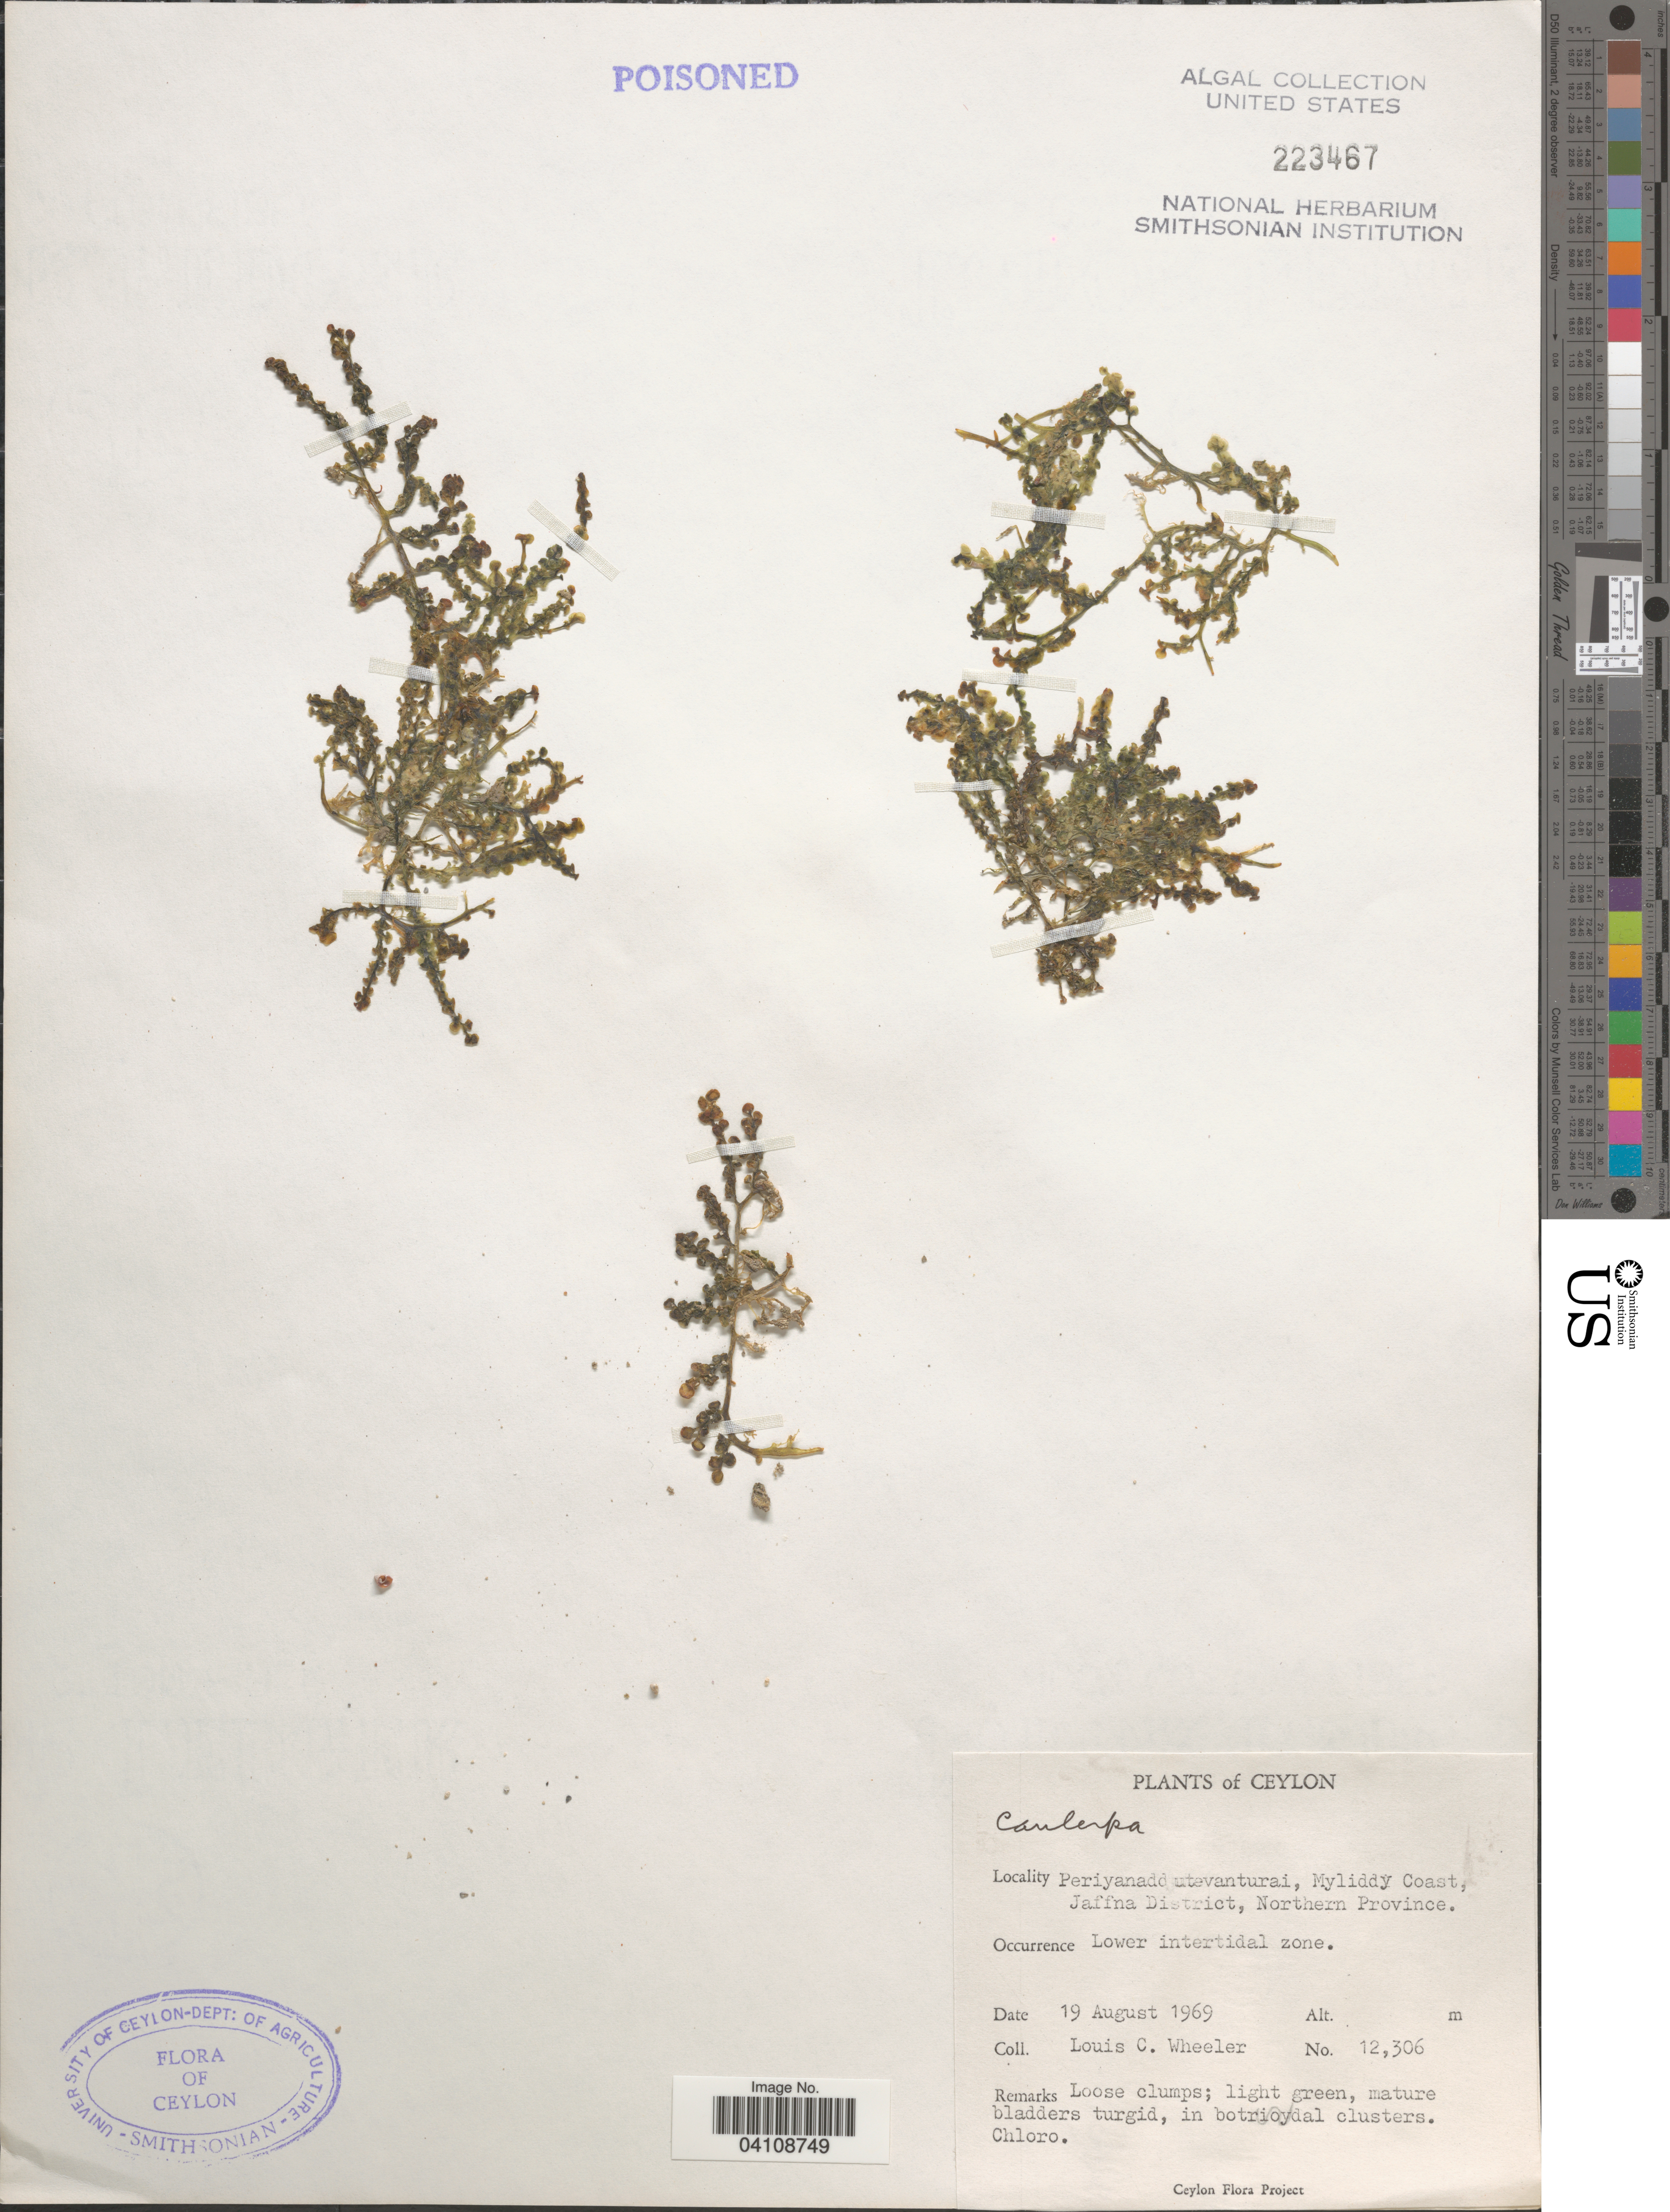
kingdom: Plantae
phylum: Chlorophyta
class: Ulvophyceae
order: Bryopsidales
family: Caulerpaceae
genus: Caulerpa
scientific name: Caulerpa sp.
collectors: L. C. Wheeler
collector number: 12306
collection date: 1969-08-19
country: Sri Lanka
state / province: Northern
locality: Ceylon. Periyanaddutevanturai, Myliddy Coast, Jaffna District.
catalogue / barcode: US 223467